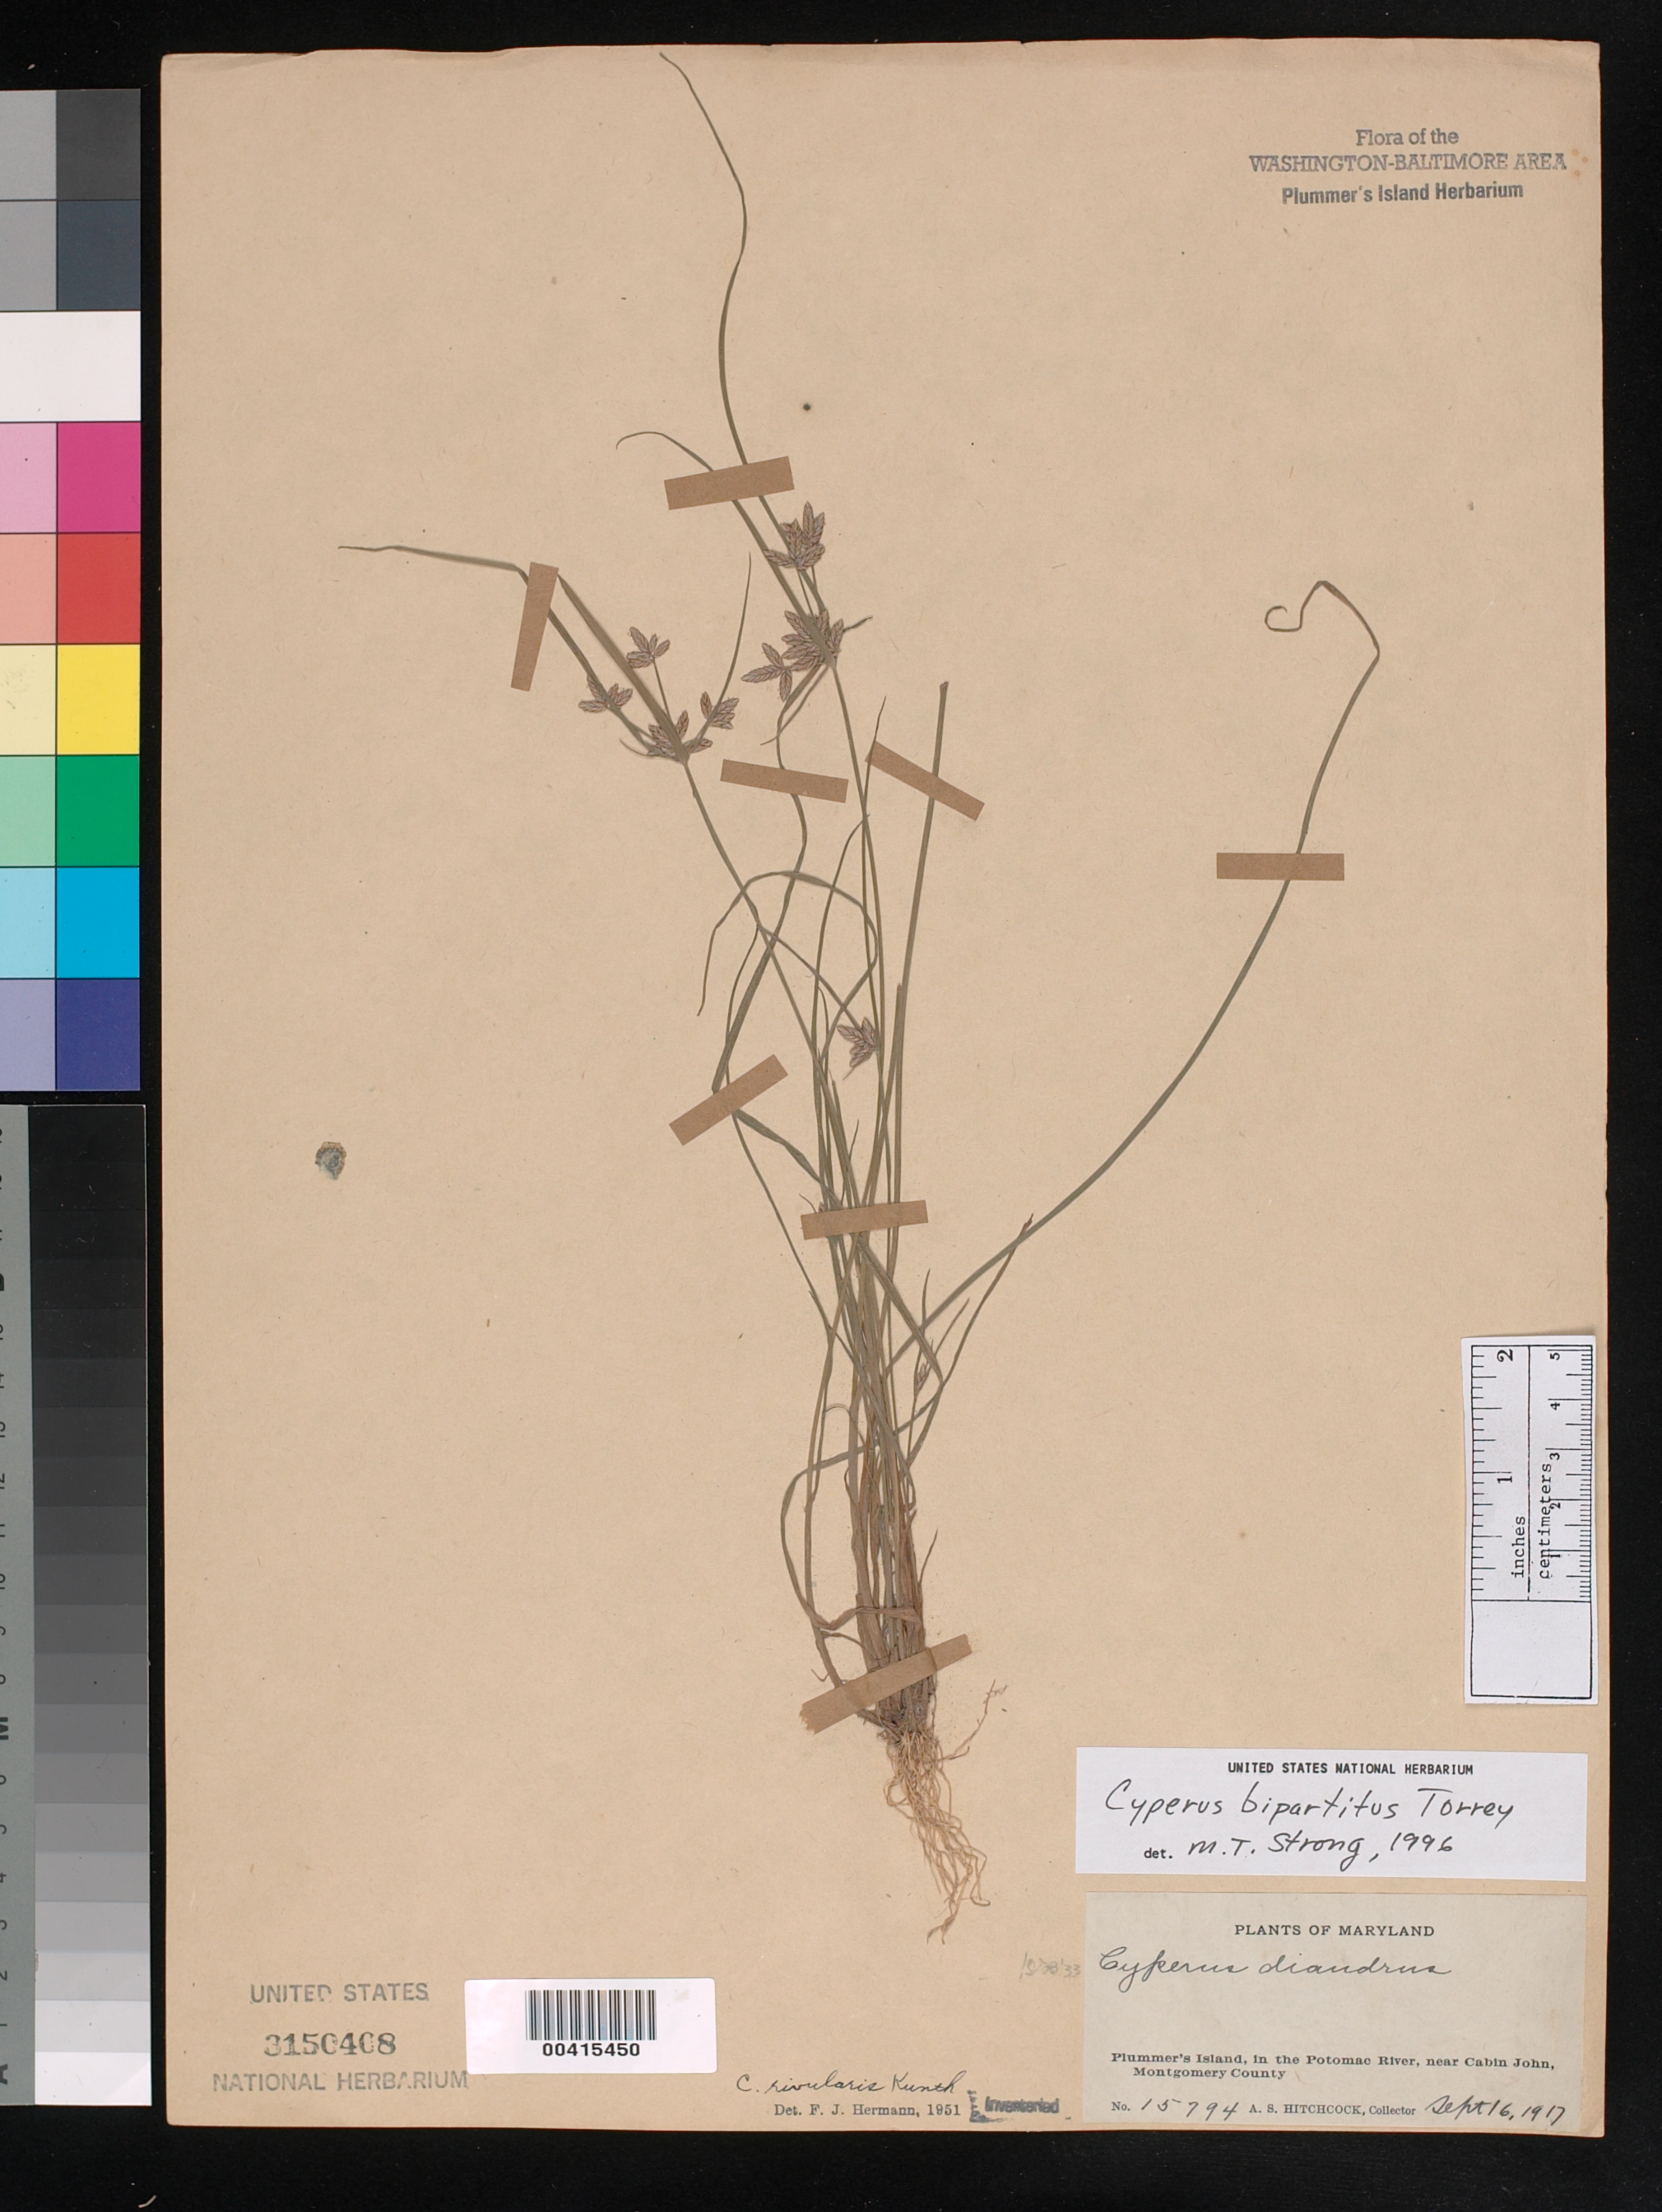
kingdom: Plantae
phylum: Tracheophyta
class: Liliopsida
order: Poales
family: Cyperaceae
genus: Cyperus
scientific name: Cyperus bipartitus Torr.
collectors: A. S. Hitchcock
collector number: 15794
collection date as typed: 16 Sep 1917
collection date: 1917-09-16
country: United States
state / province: Maryland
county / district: Montgomery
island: Plummers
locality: Plummer's Island C. & O. Canal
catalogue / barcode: US 3150408